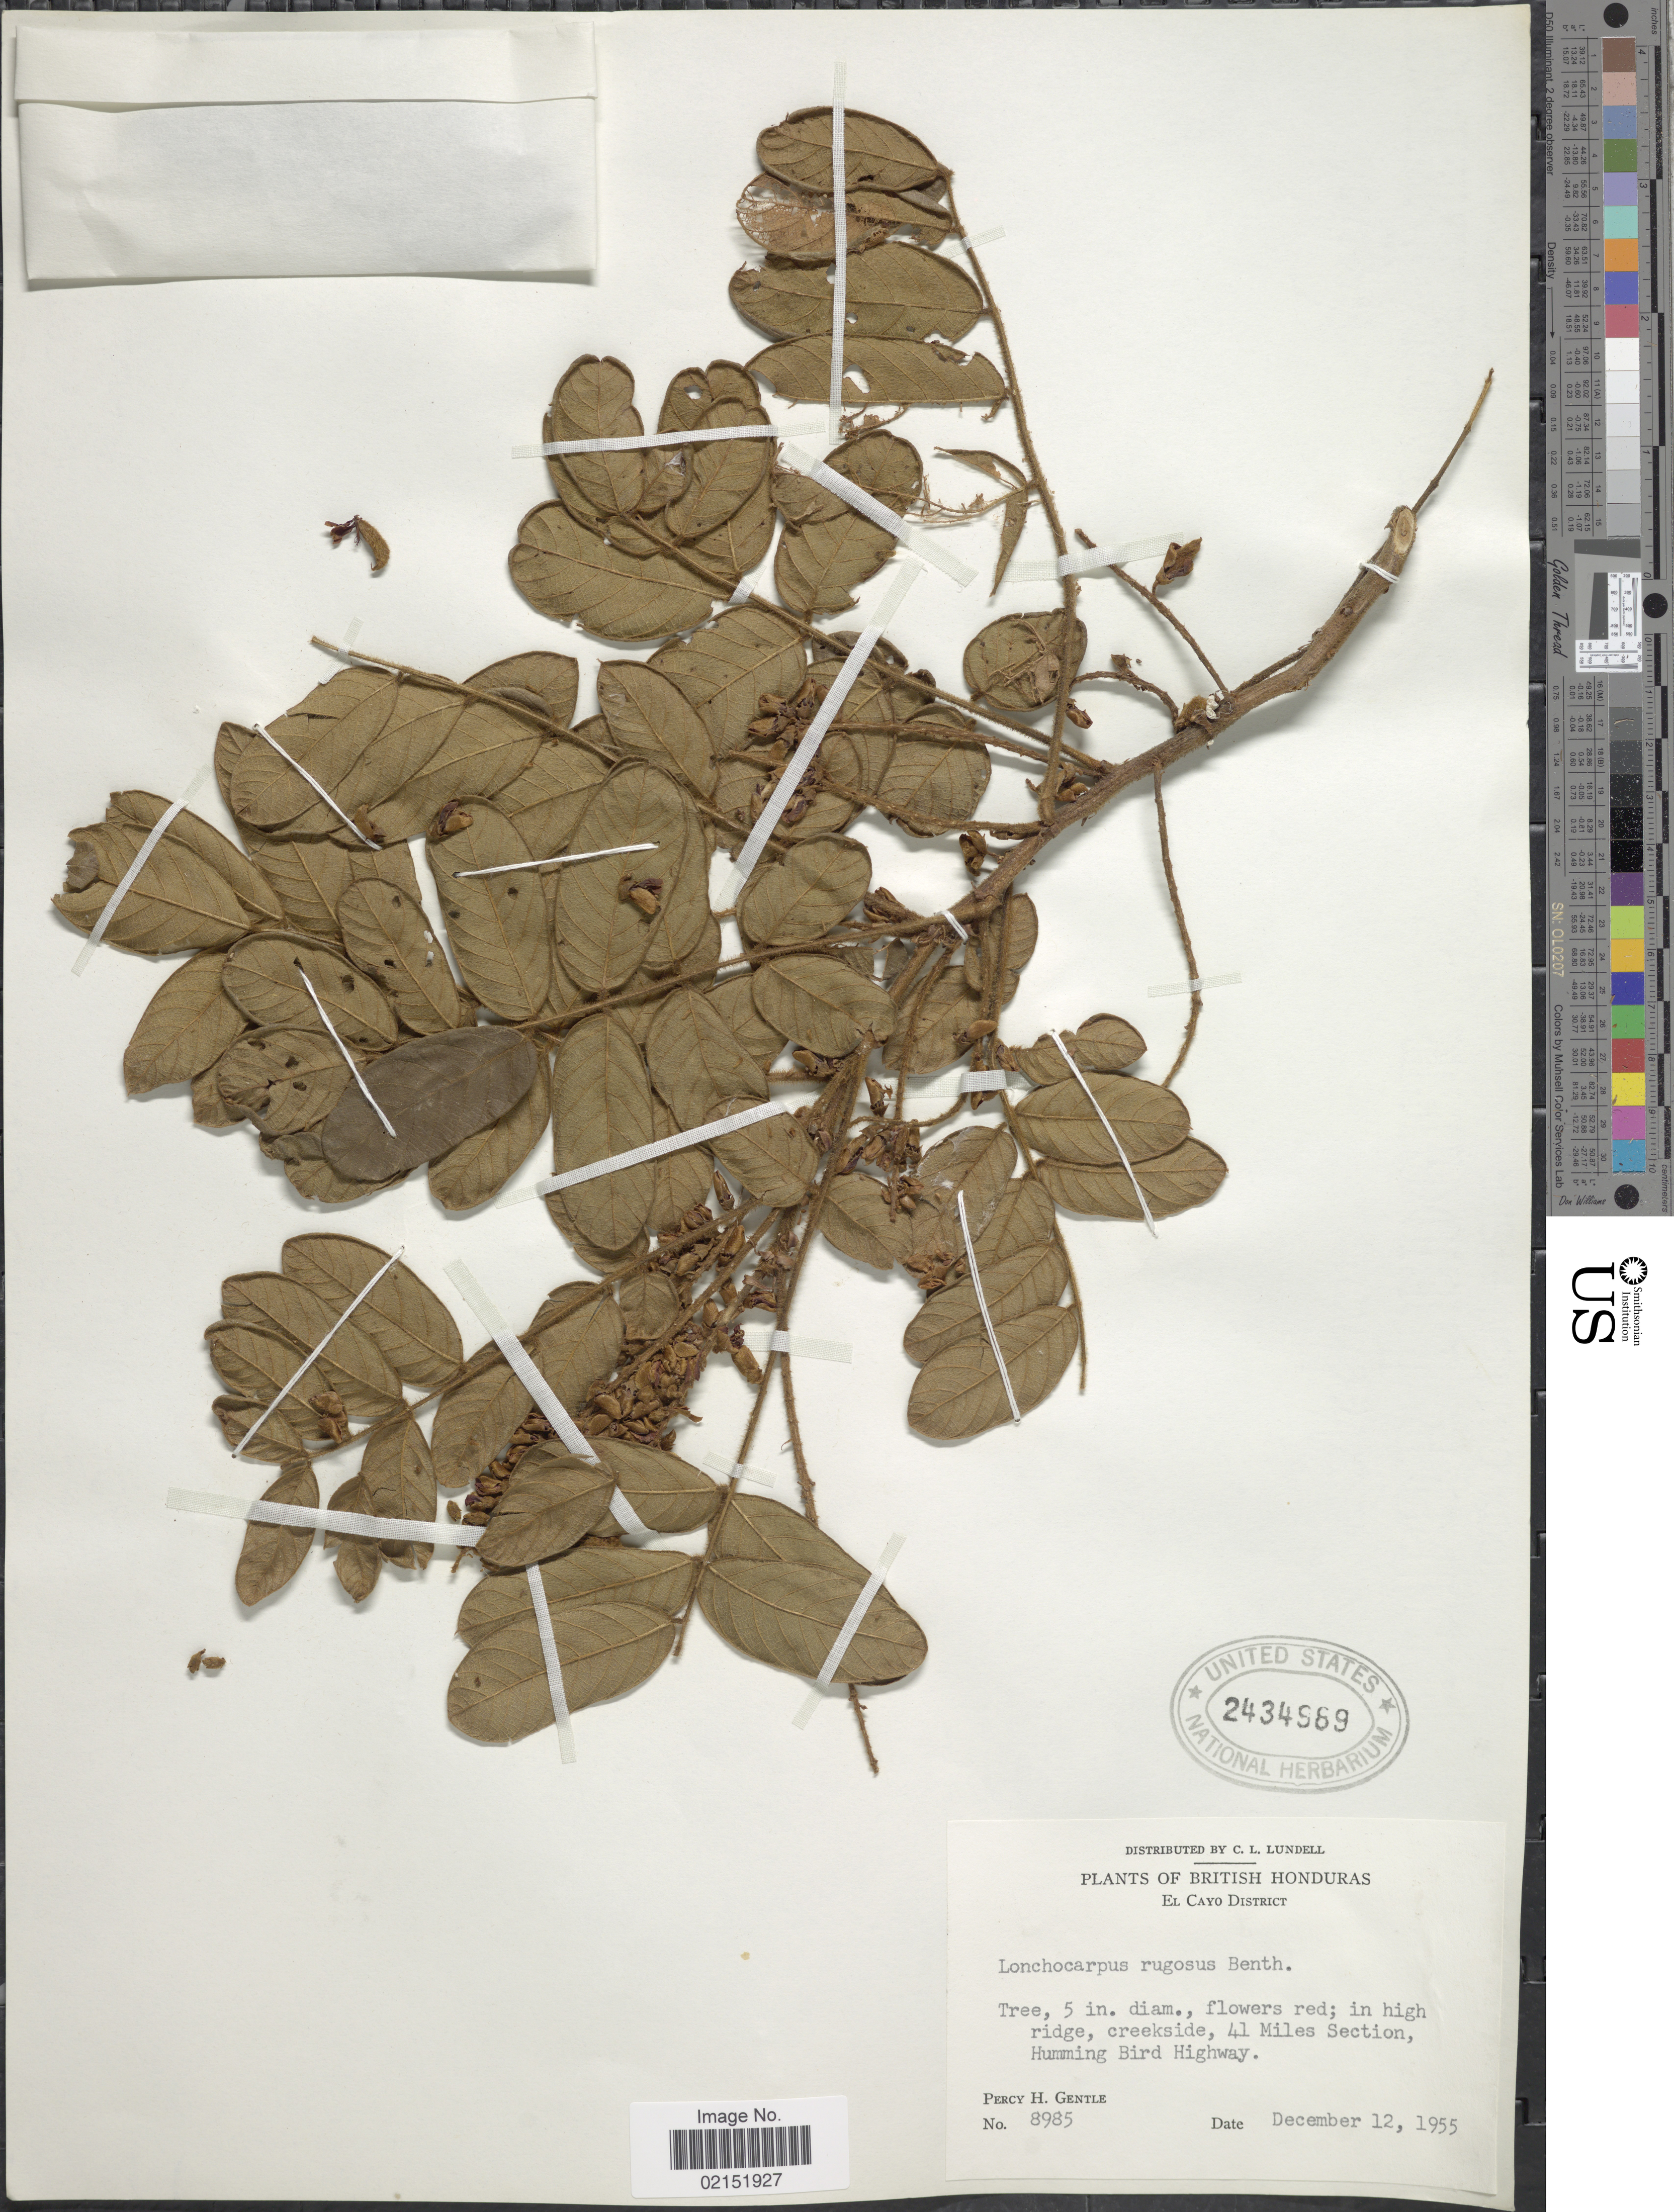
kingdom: Plantae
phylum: Tracheophyta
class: Magnoliopsida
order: Fabales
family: Fabaceae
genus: Lonchocarpus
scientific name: Lonchocarpus rugosus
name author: Benth.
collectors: P. H. Gentle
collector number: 8985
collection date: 1955-12-12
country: Belize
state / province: Cayo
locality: British Honduras, El Cayo District, 41 miles Section Humming Bird Highway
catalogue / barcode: US 2434989